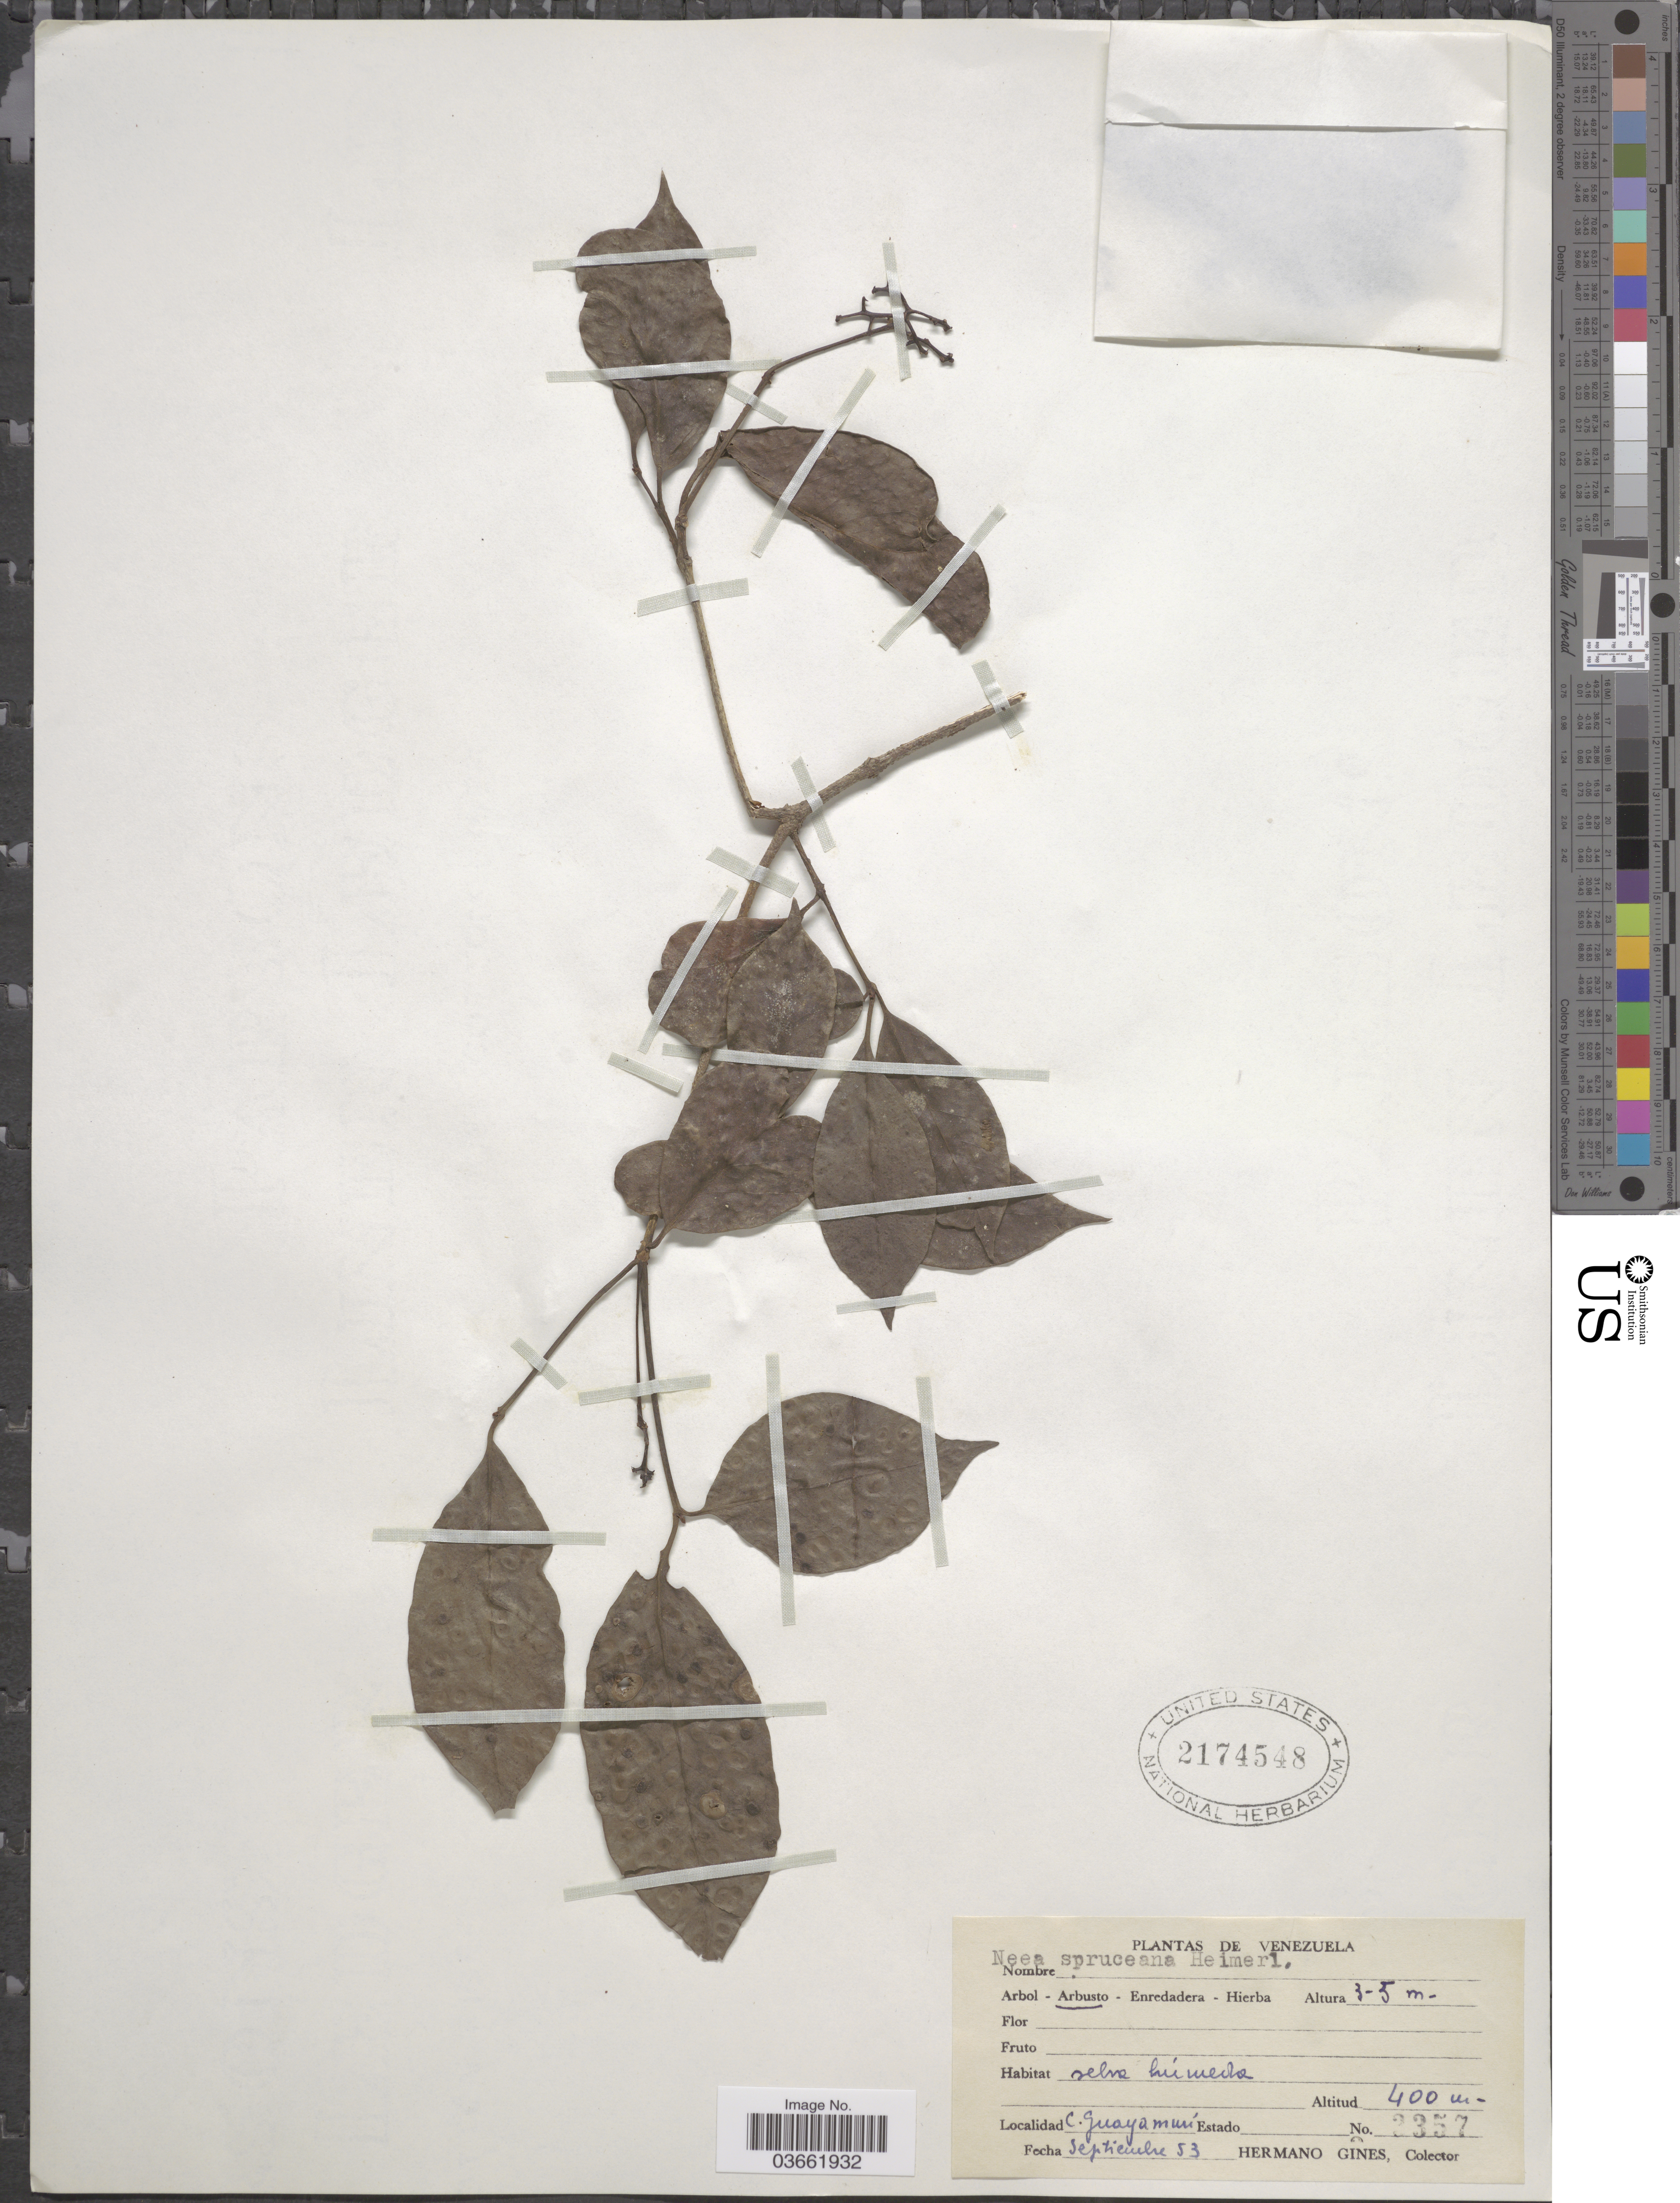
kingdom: Plantae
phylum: Tracheophyta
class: Magnoliopsida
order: Caryophyllales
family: Nyctaginaceae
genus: Neea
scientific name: Neea sp.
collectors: Bro. Gines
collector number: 3357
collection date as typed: Transcribed d/m/y: /9/53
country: Venezuela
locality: C. Guayamurí.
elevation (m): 400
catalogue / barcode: US 2174548